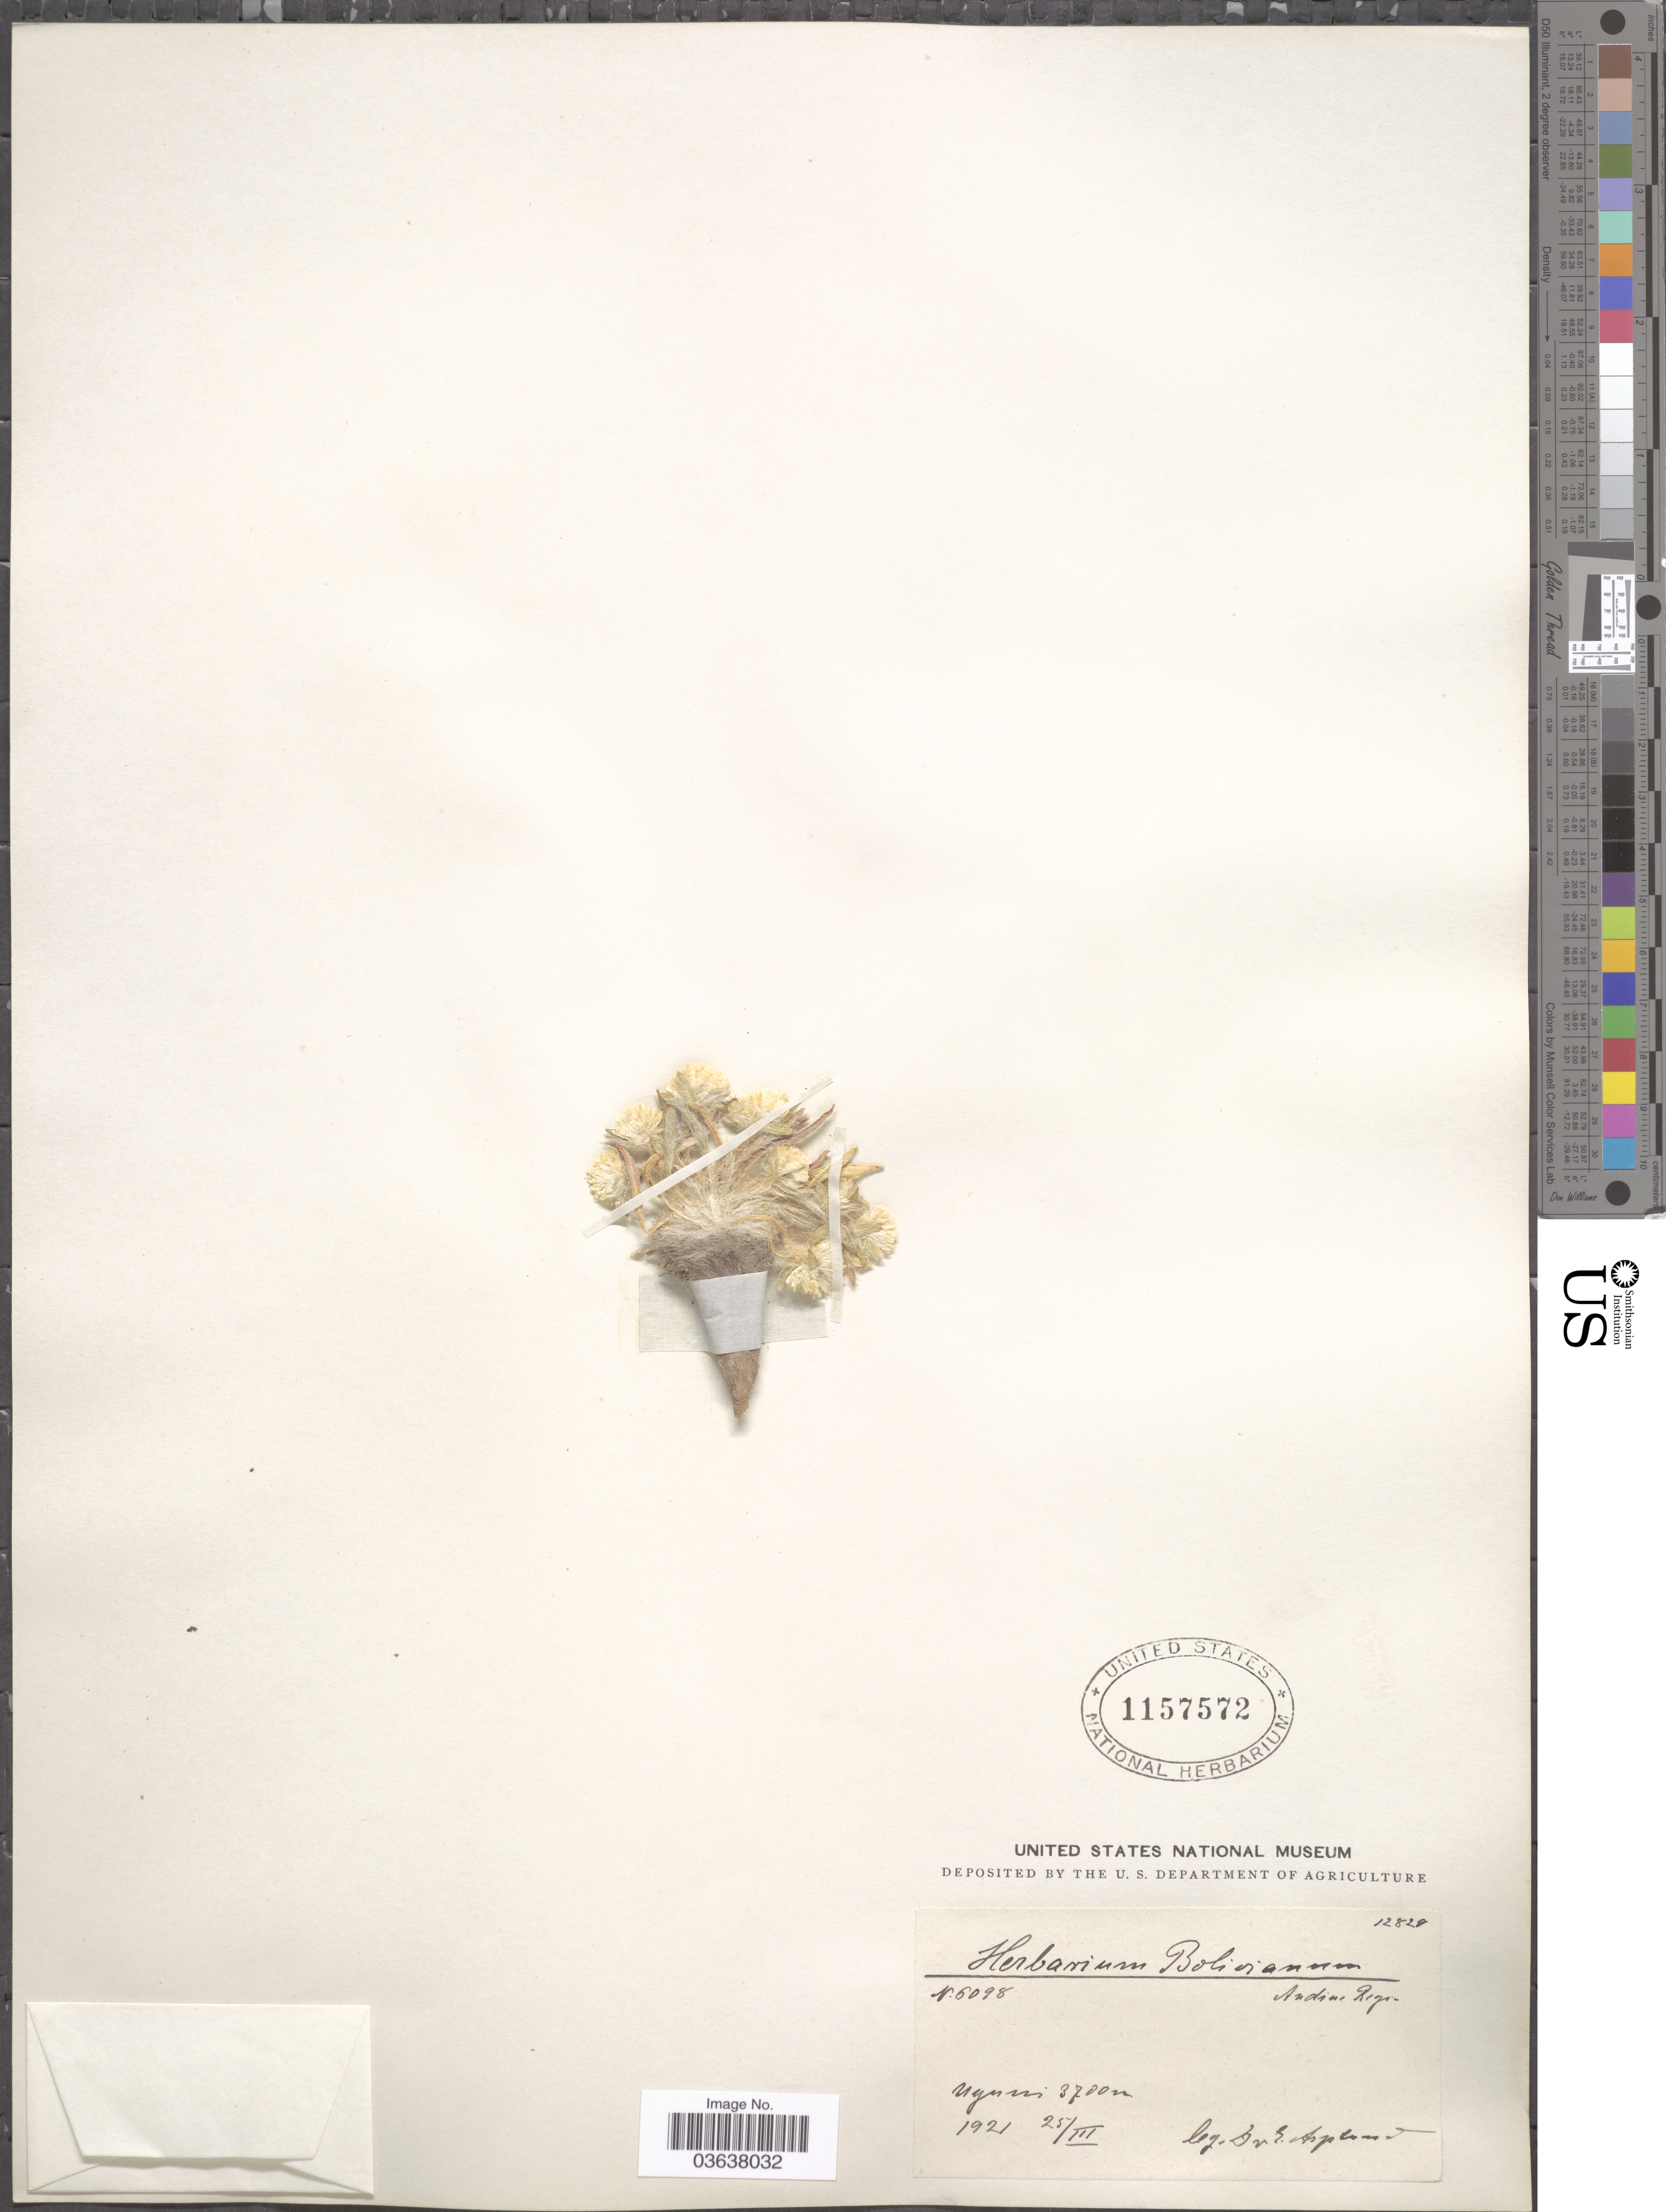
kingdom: Plantae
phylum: Tracheophyta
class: Magnoliopsida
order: Caryophyllales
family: Amaranthaceae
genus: Gomphrena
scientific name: Gomphrena meyeniana var. acaulis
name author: (J. Rémy) Suess.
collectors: E. Appland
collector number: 12829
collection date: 1921-03-25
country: Bolivia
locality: Uyuni.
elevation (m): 3700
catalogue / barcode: US 1157572